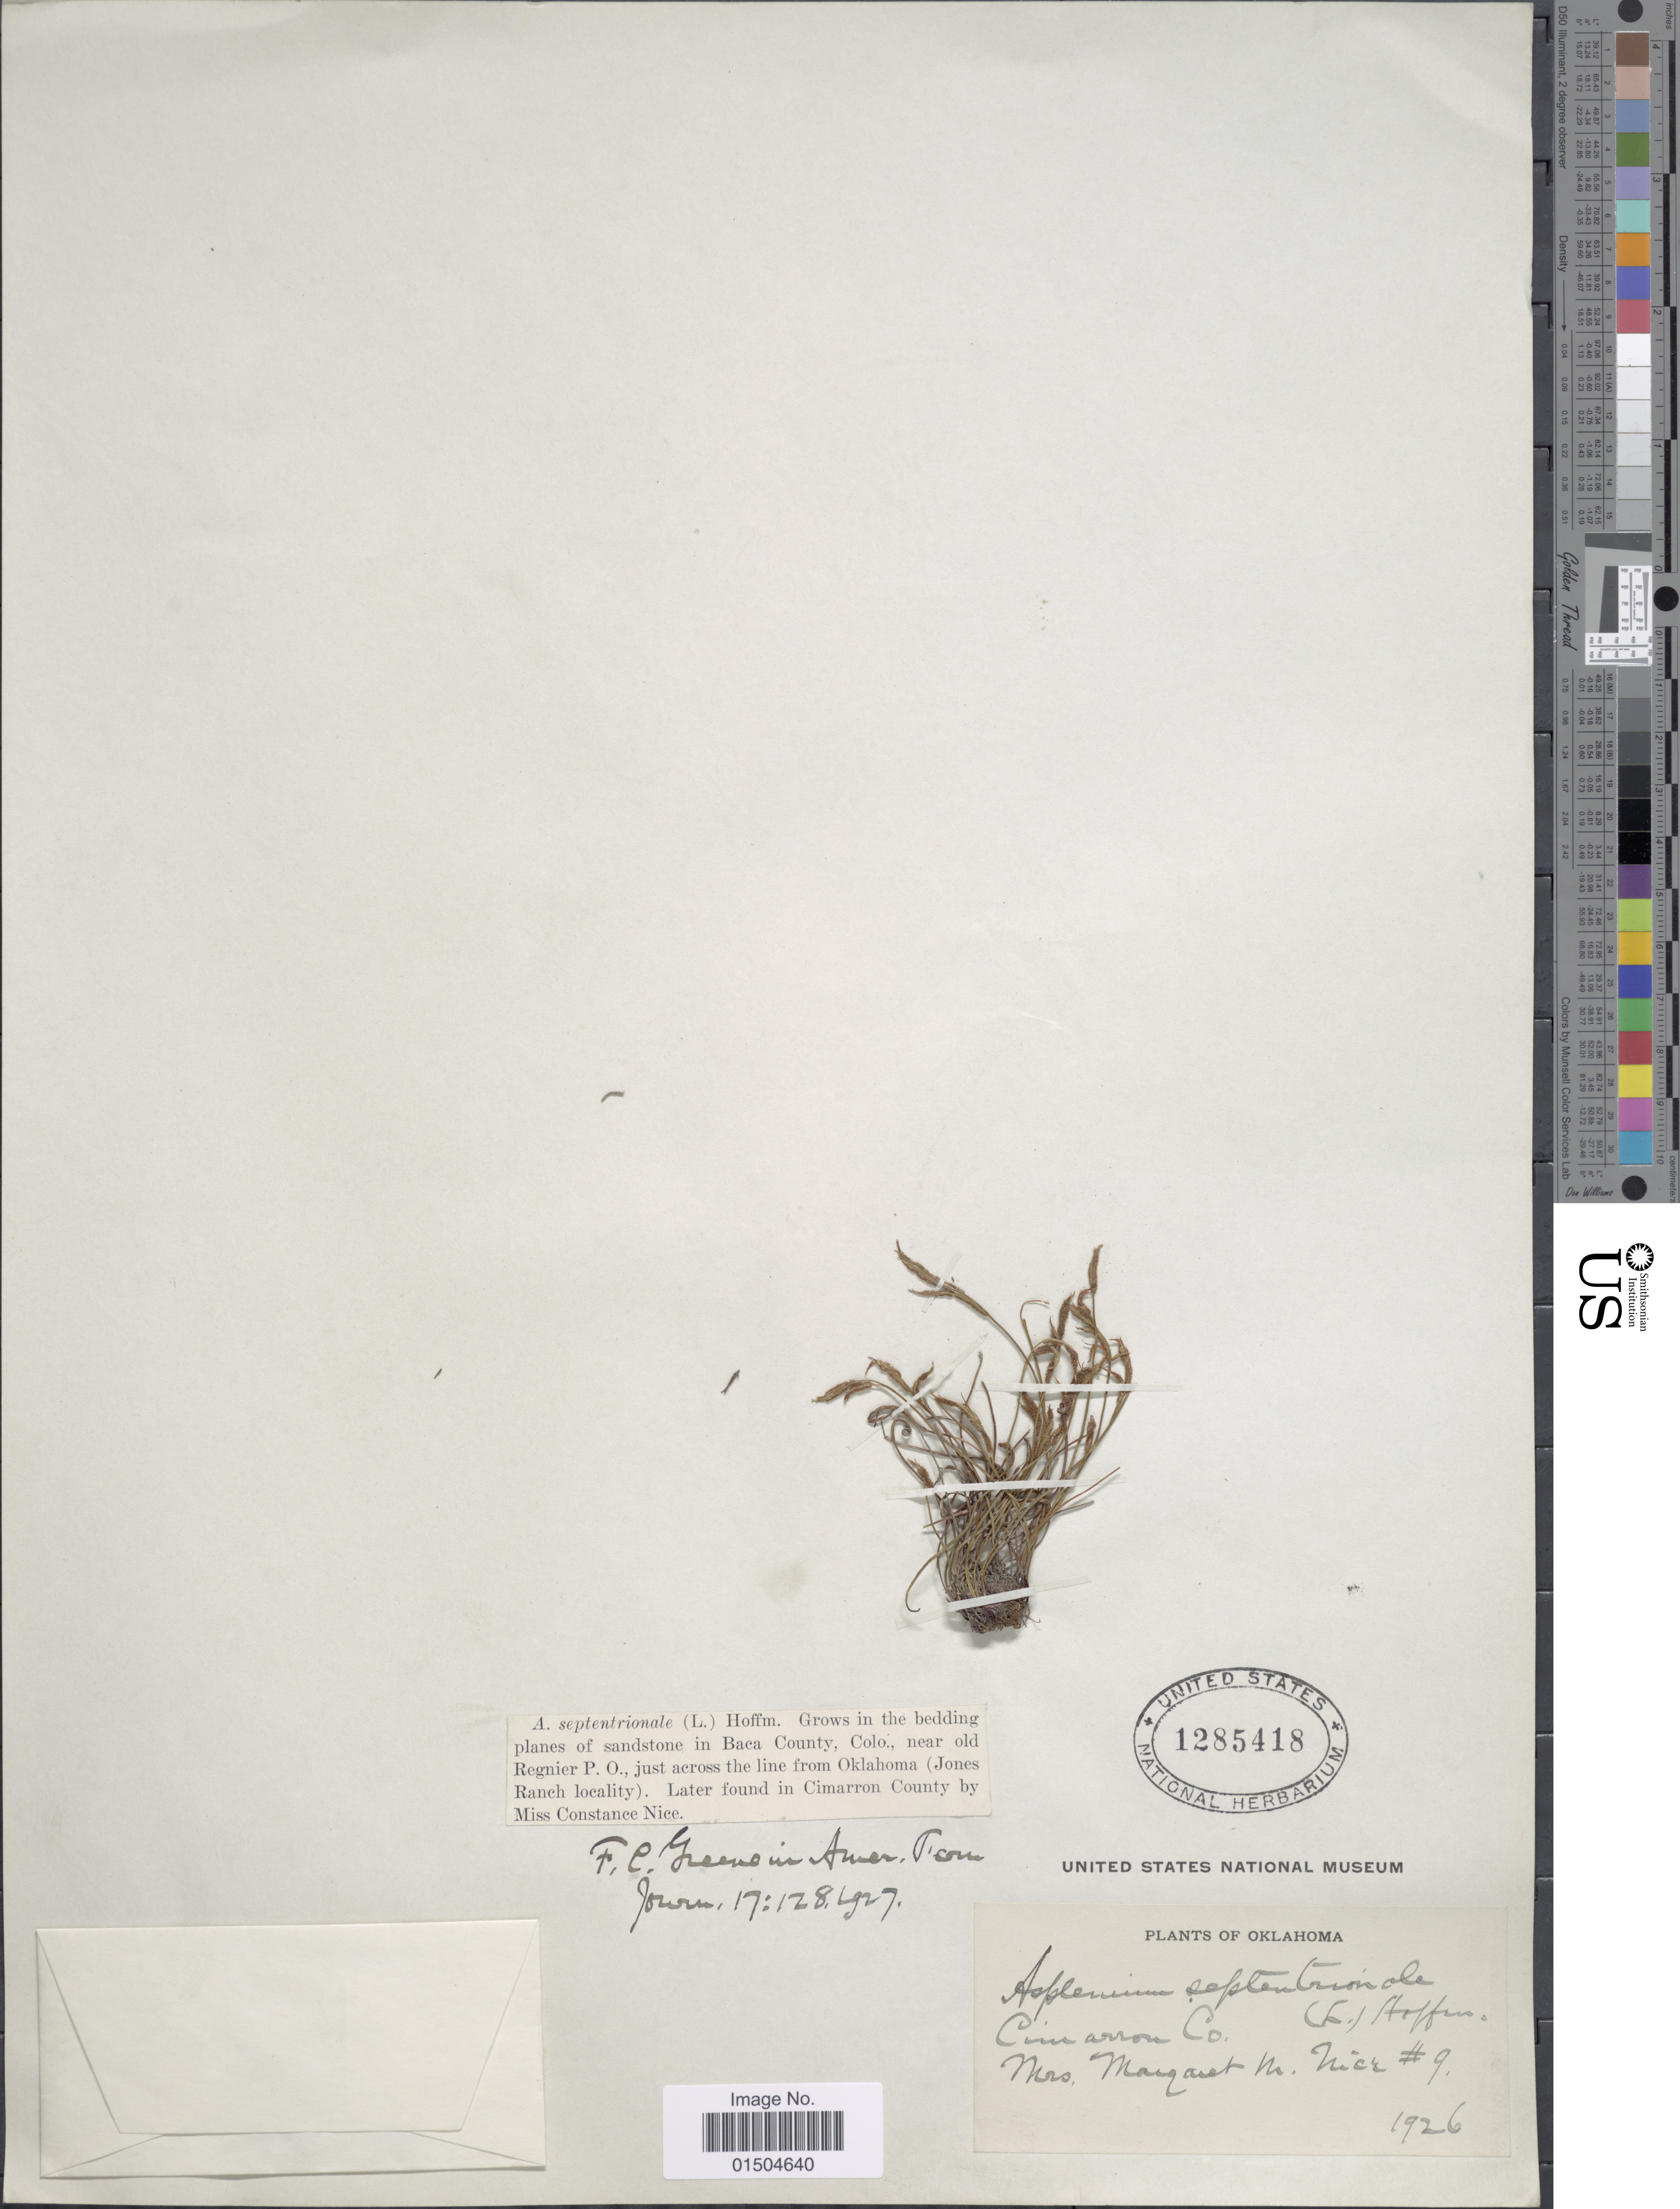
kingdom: Plantae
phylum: Tracheophyta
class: Polypodiopsida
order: Polypodiales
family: Aspleniaceae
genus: Asplenium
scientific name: Asplenium septentrionale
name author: (L.) Hoffm.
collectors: M. Nice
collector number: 9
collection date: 1926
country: United States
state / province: Oklahoma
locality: Cimarron Co.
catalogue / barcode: US 1285418